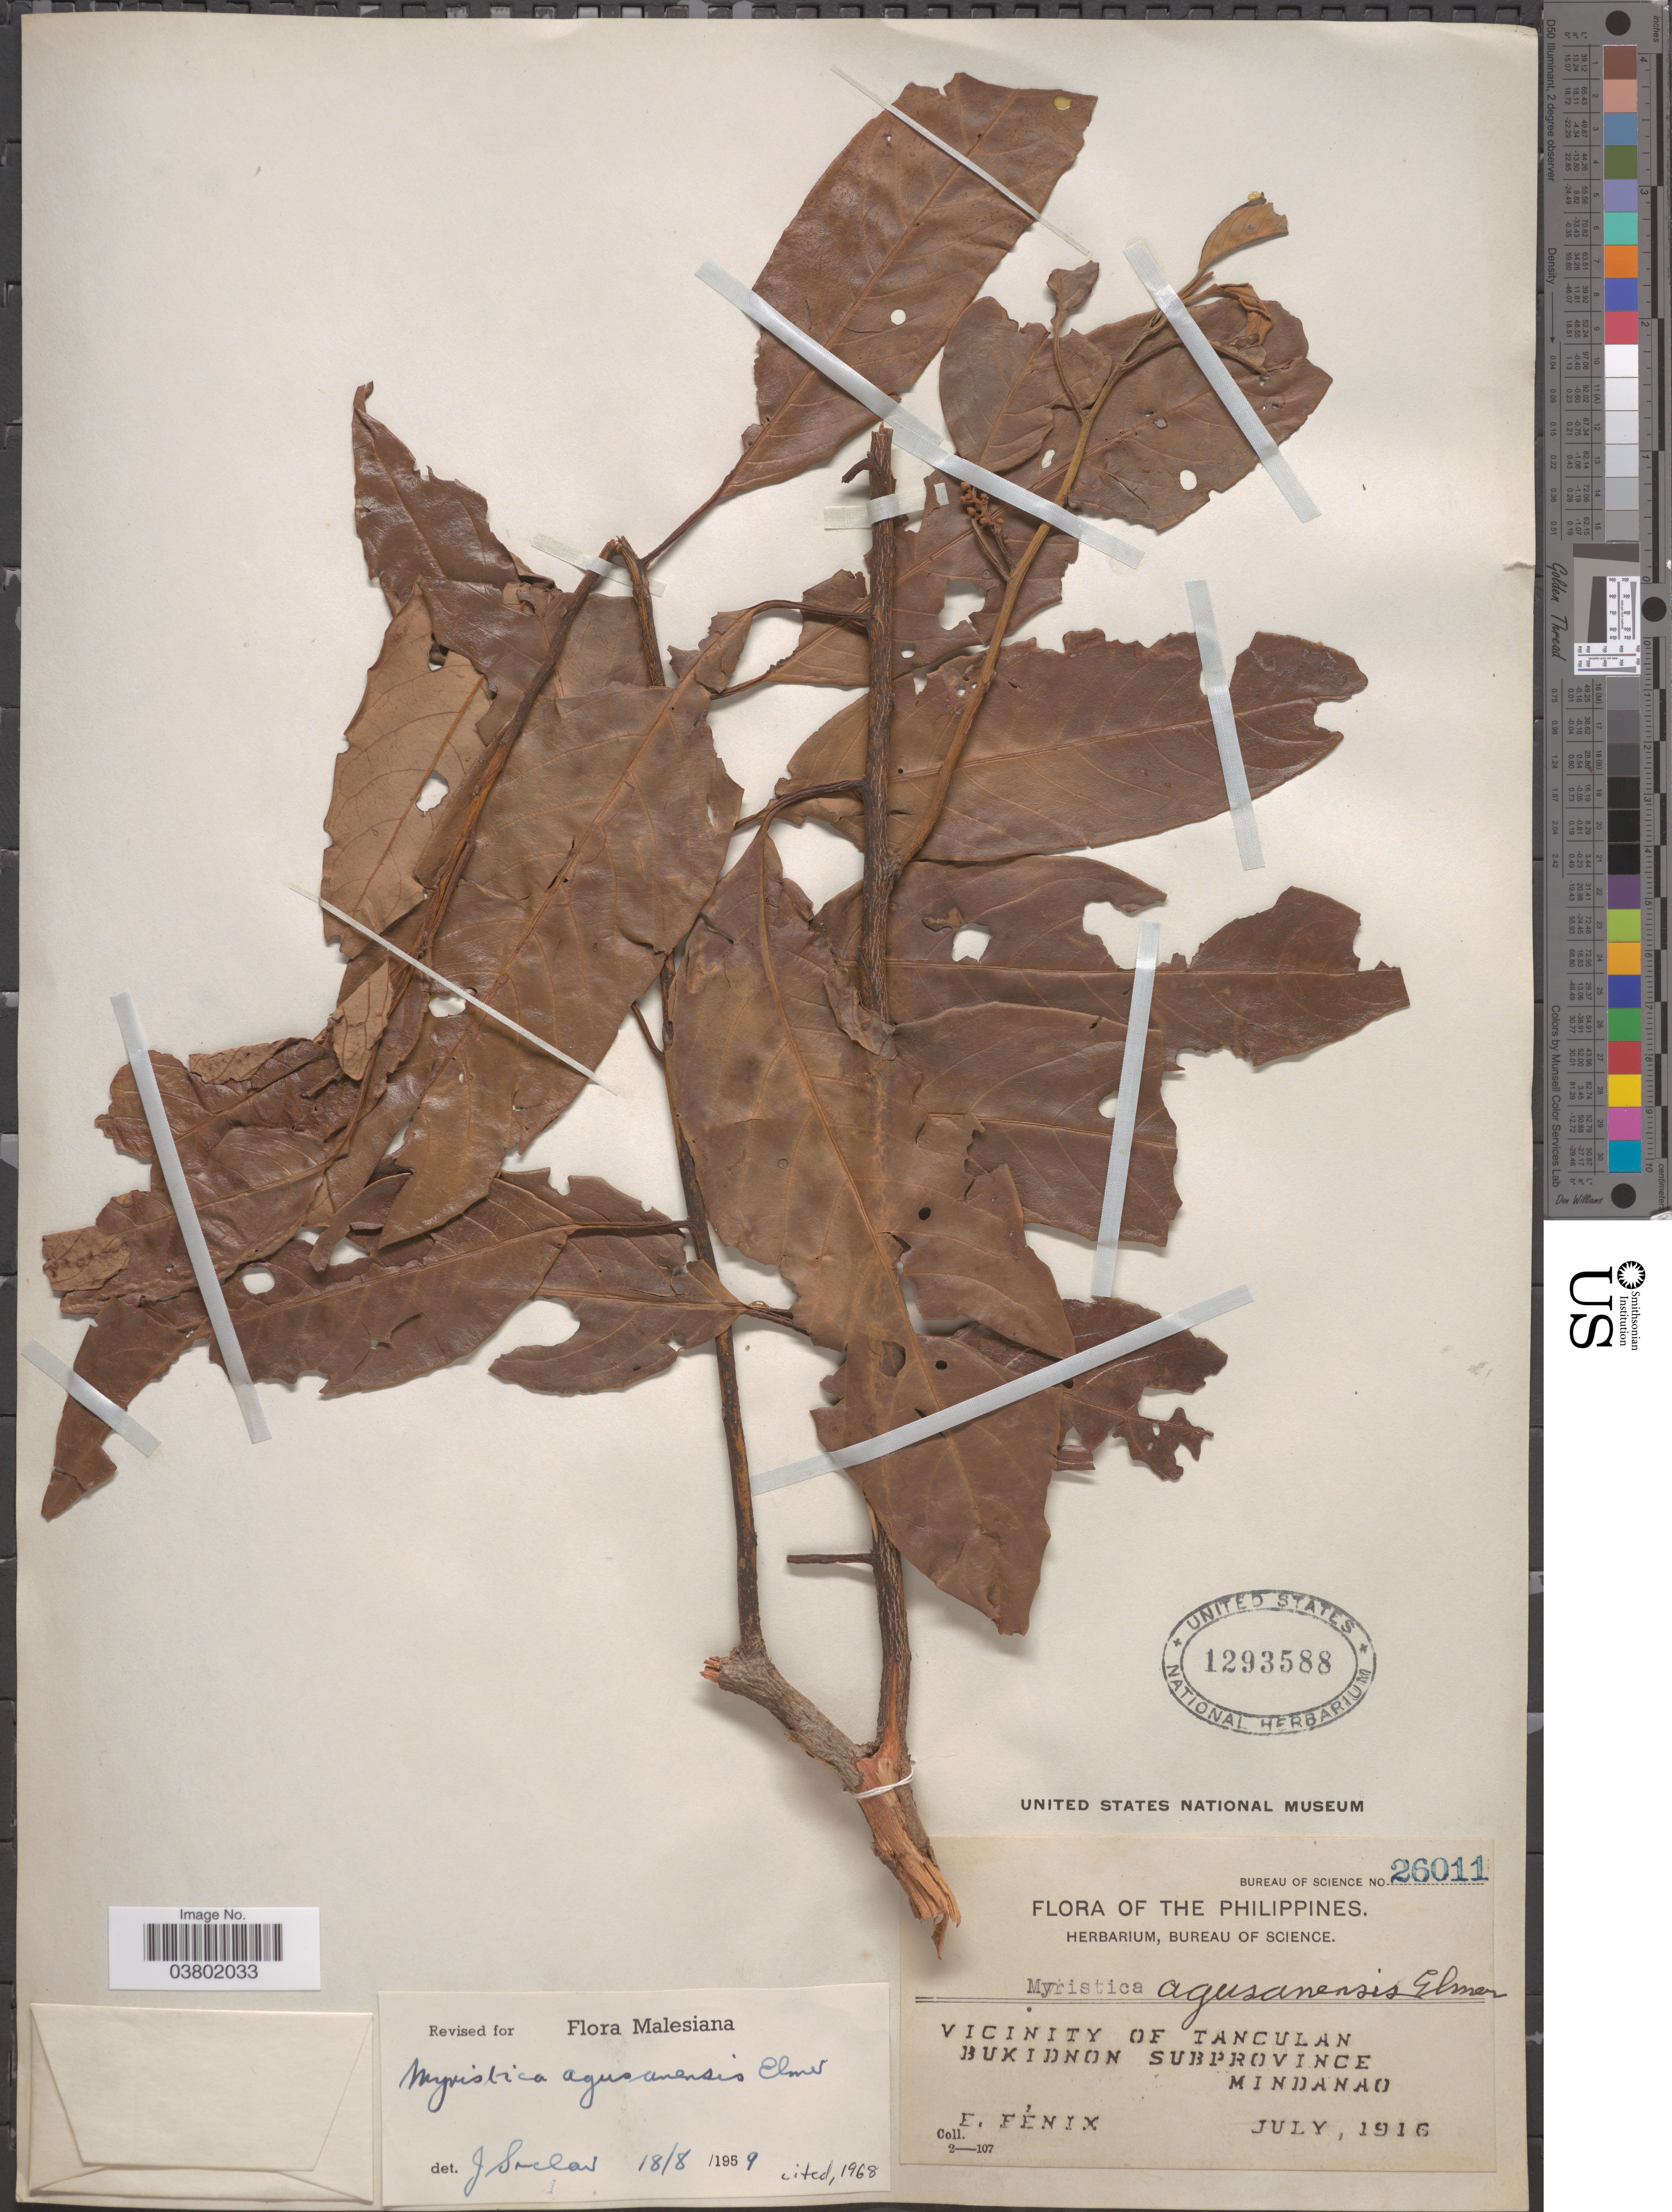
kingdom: Plantae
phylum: Tracheophyta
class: Magnoliopsida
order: Magnoliales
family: Myristicaceae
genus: Myristica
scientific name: Myristica agusanensis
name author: Elmer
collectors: E. Fénix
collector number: Bureau of Science 26011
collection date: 1916-07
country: Philippines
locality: Vicinity of Tanculan, Bukidnon Subprovince, Mindanao.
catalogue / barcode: US 1293588